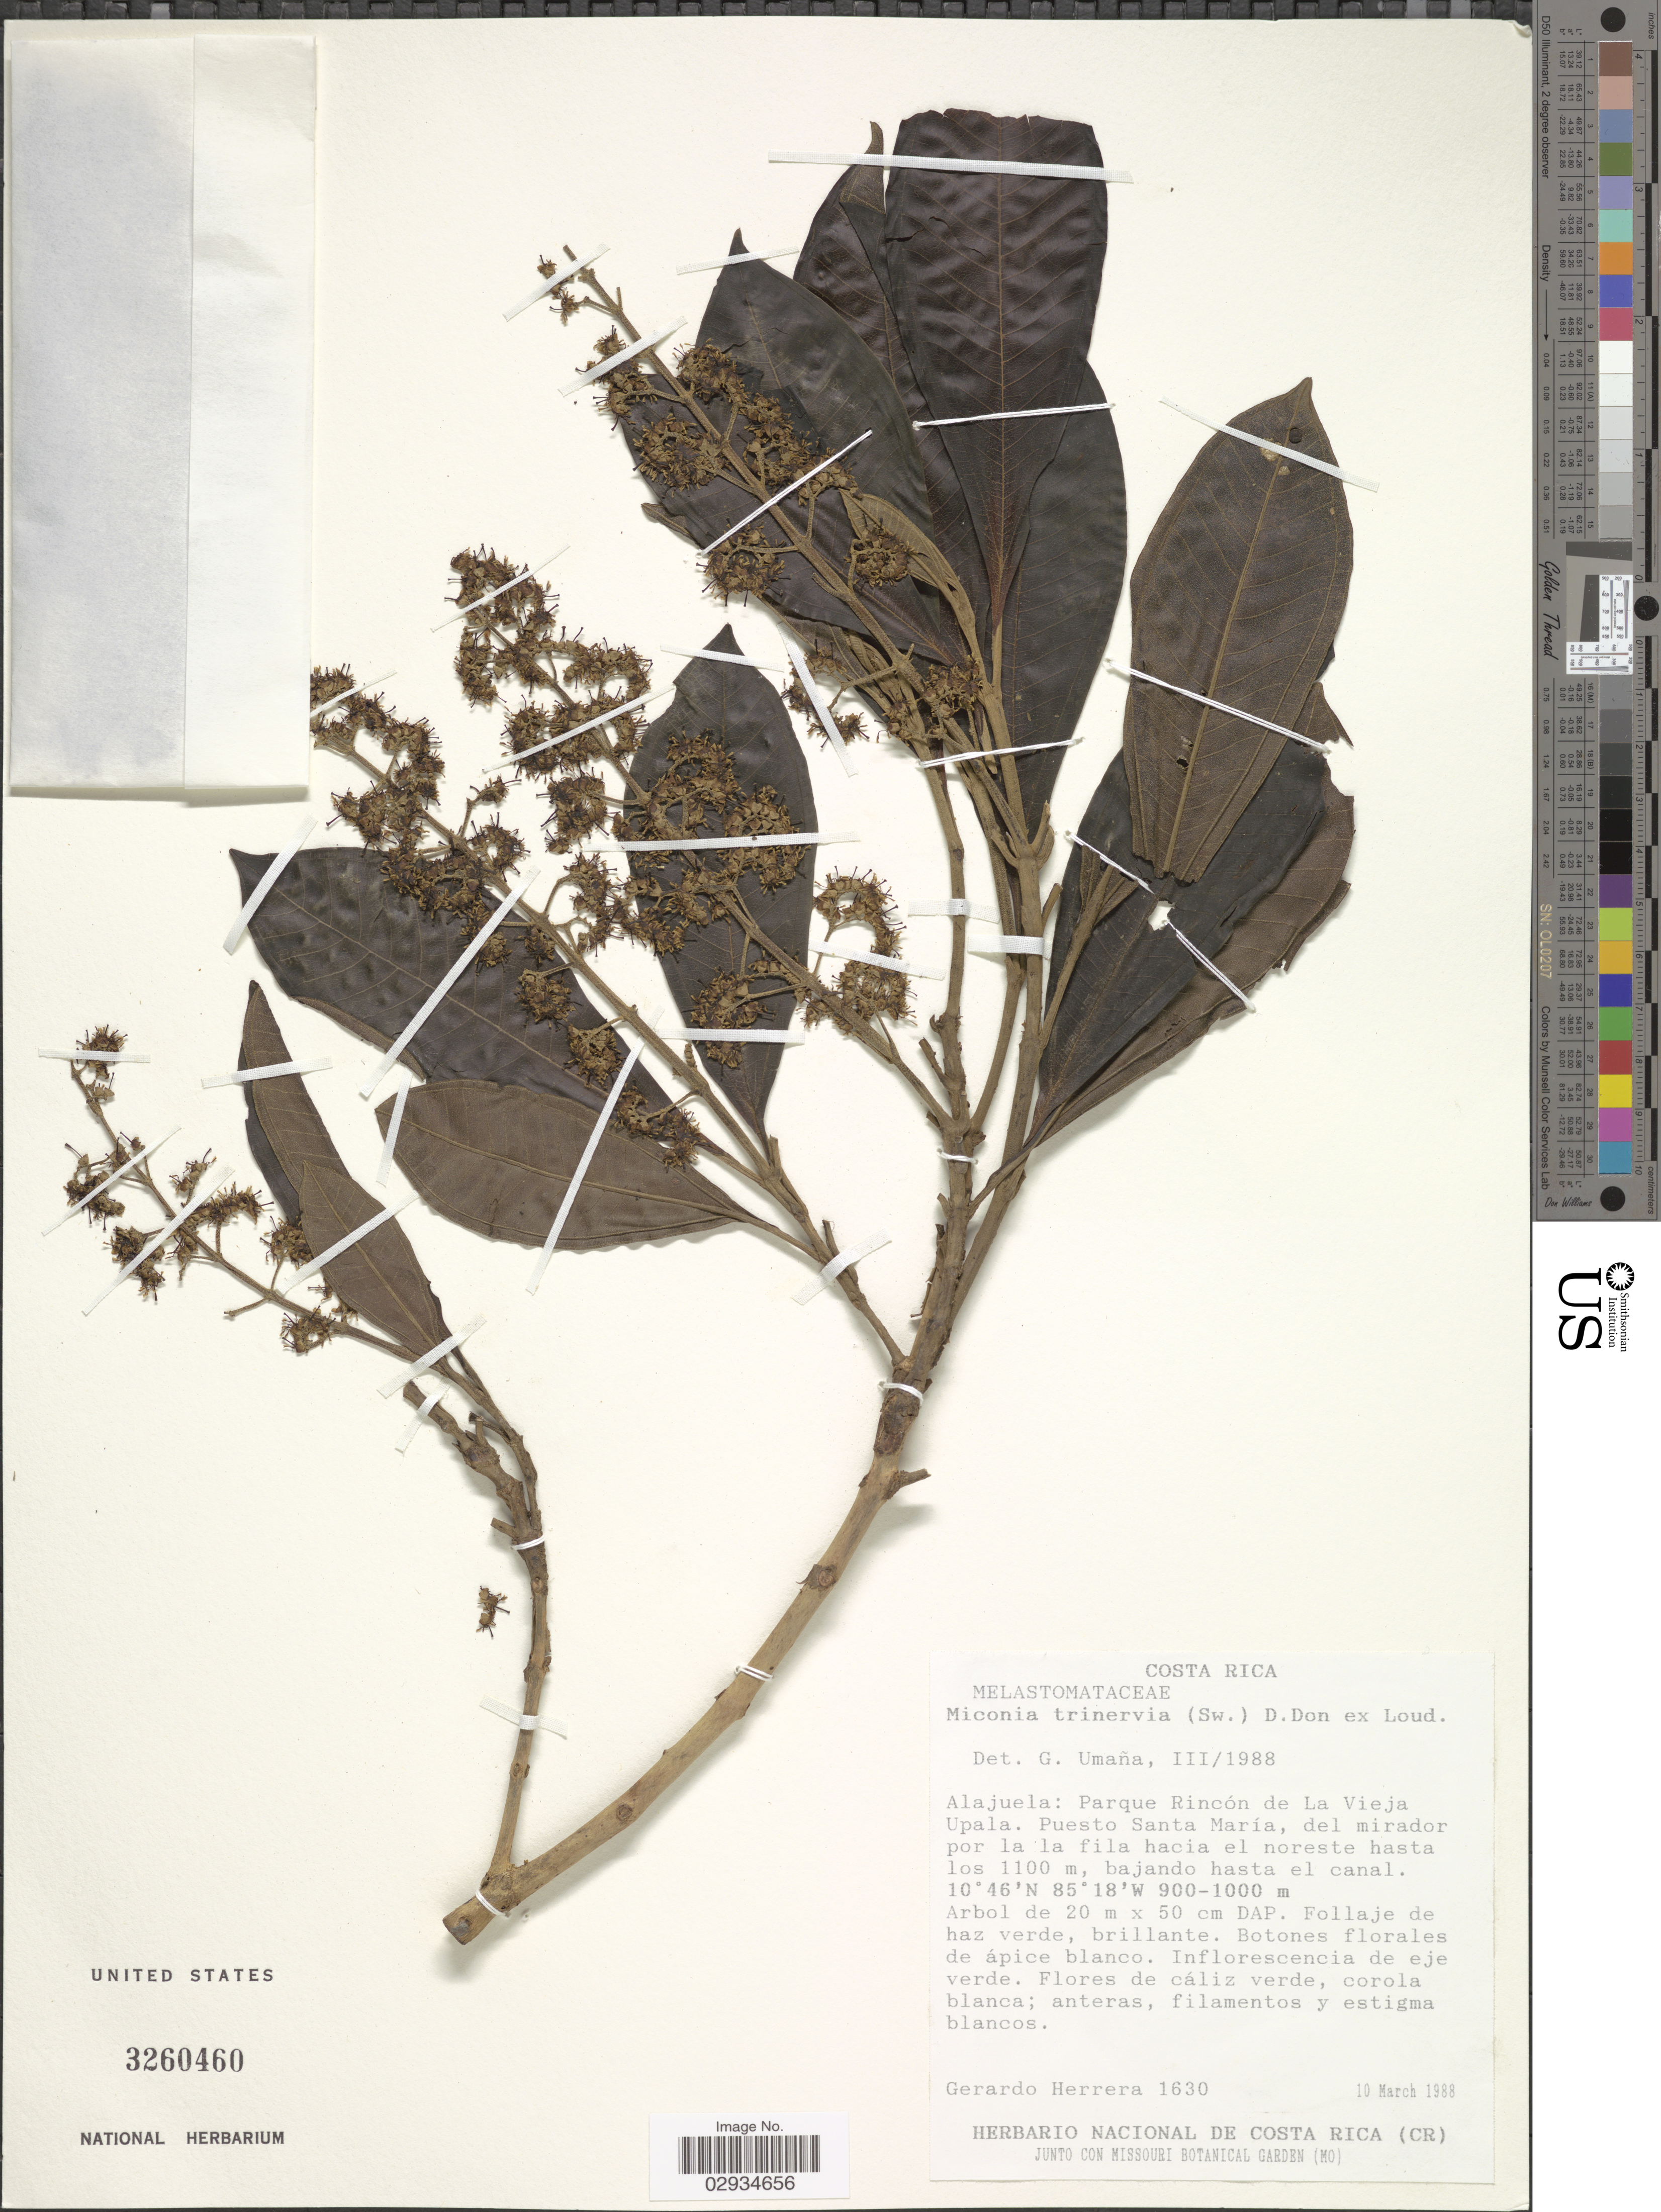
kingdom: Plantae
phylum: Tracheophyta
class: Magnoliopsida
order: Myrtales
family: Melastomataceae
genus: Miconia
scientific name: Miconia trinervia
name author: (Sw.) D. Don ex Loudon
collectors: G. Herrera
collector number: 1630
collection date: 1988-03-10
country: Costa Rica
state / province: Alajuela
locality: Parque Rincón de La Vieja Upala. Puesto Santa María, del mirador por la la fila hacia el noreste hasta los 1100 m, bajando hasta el canal.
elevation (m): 900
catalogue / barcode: US 3260460